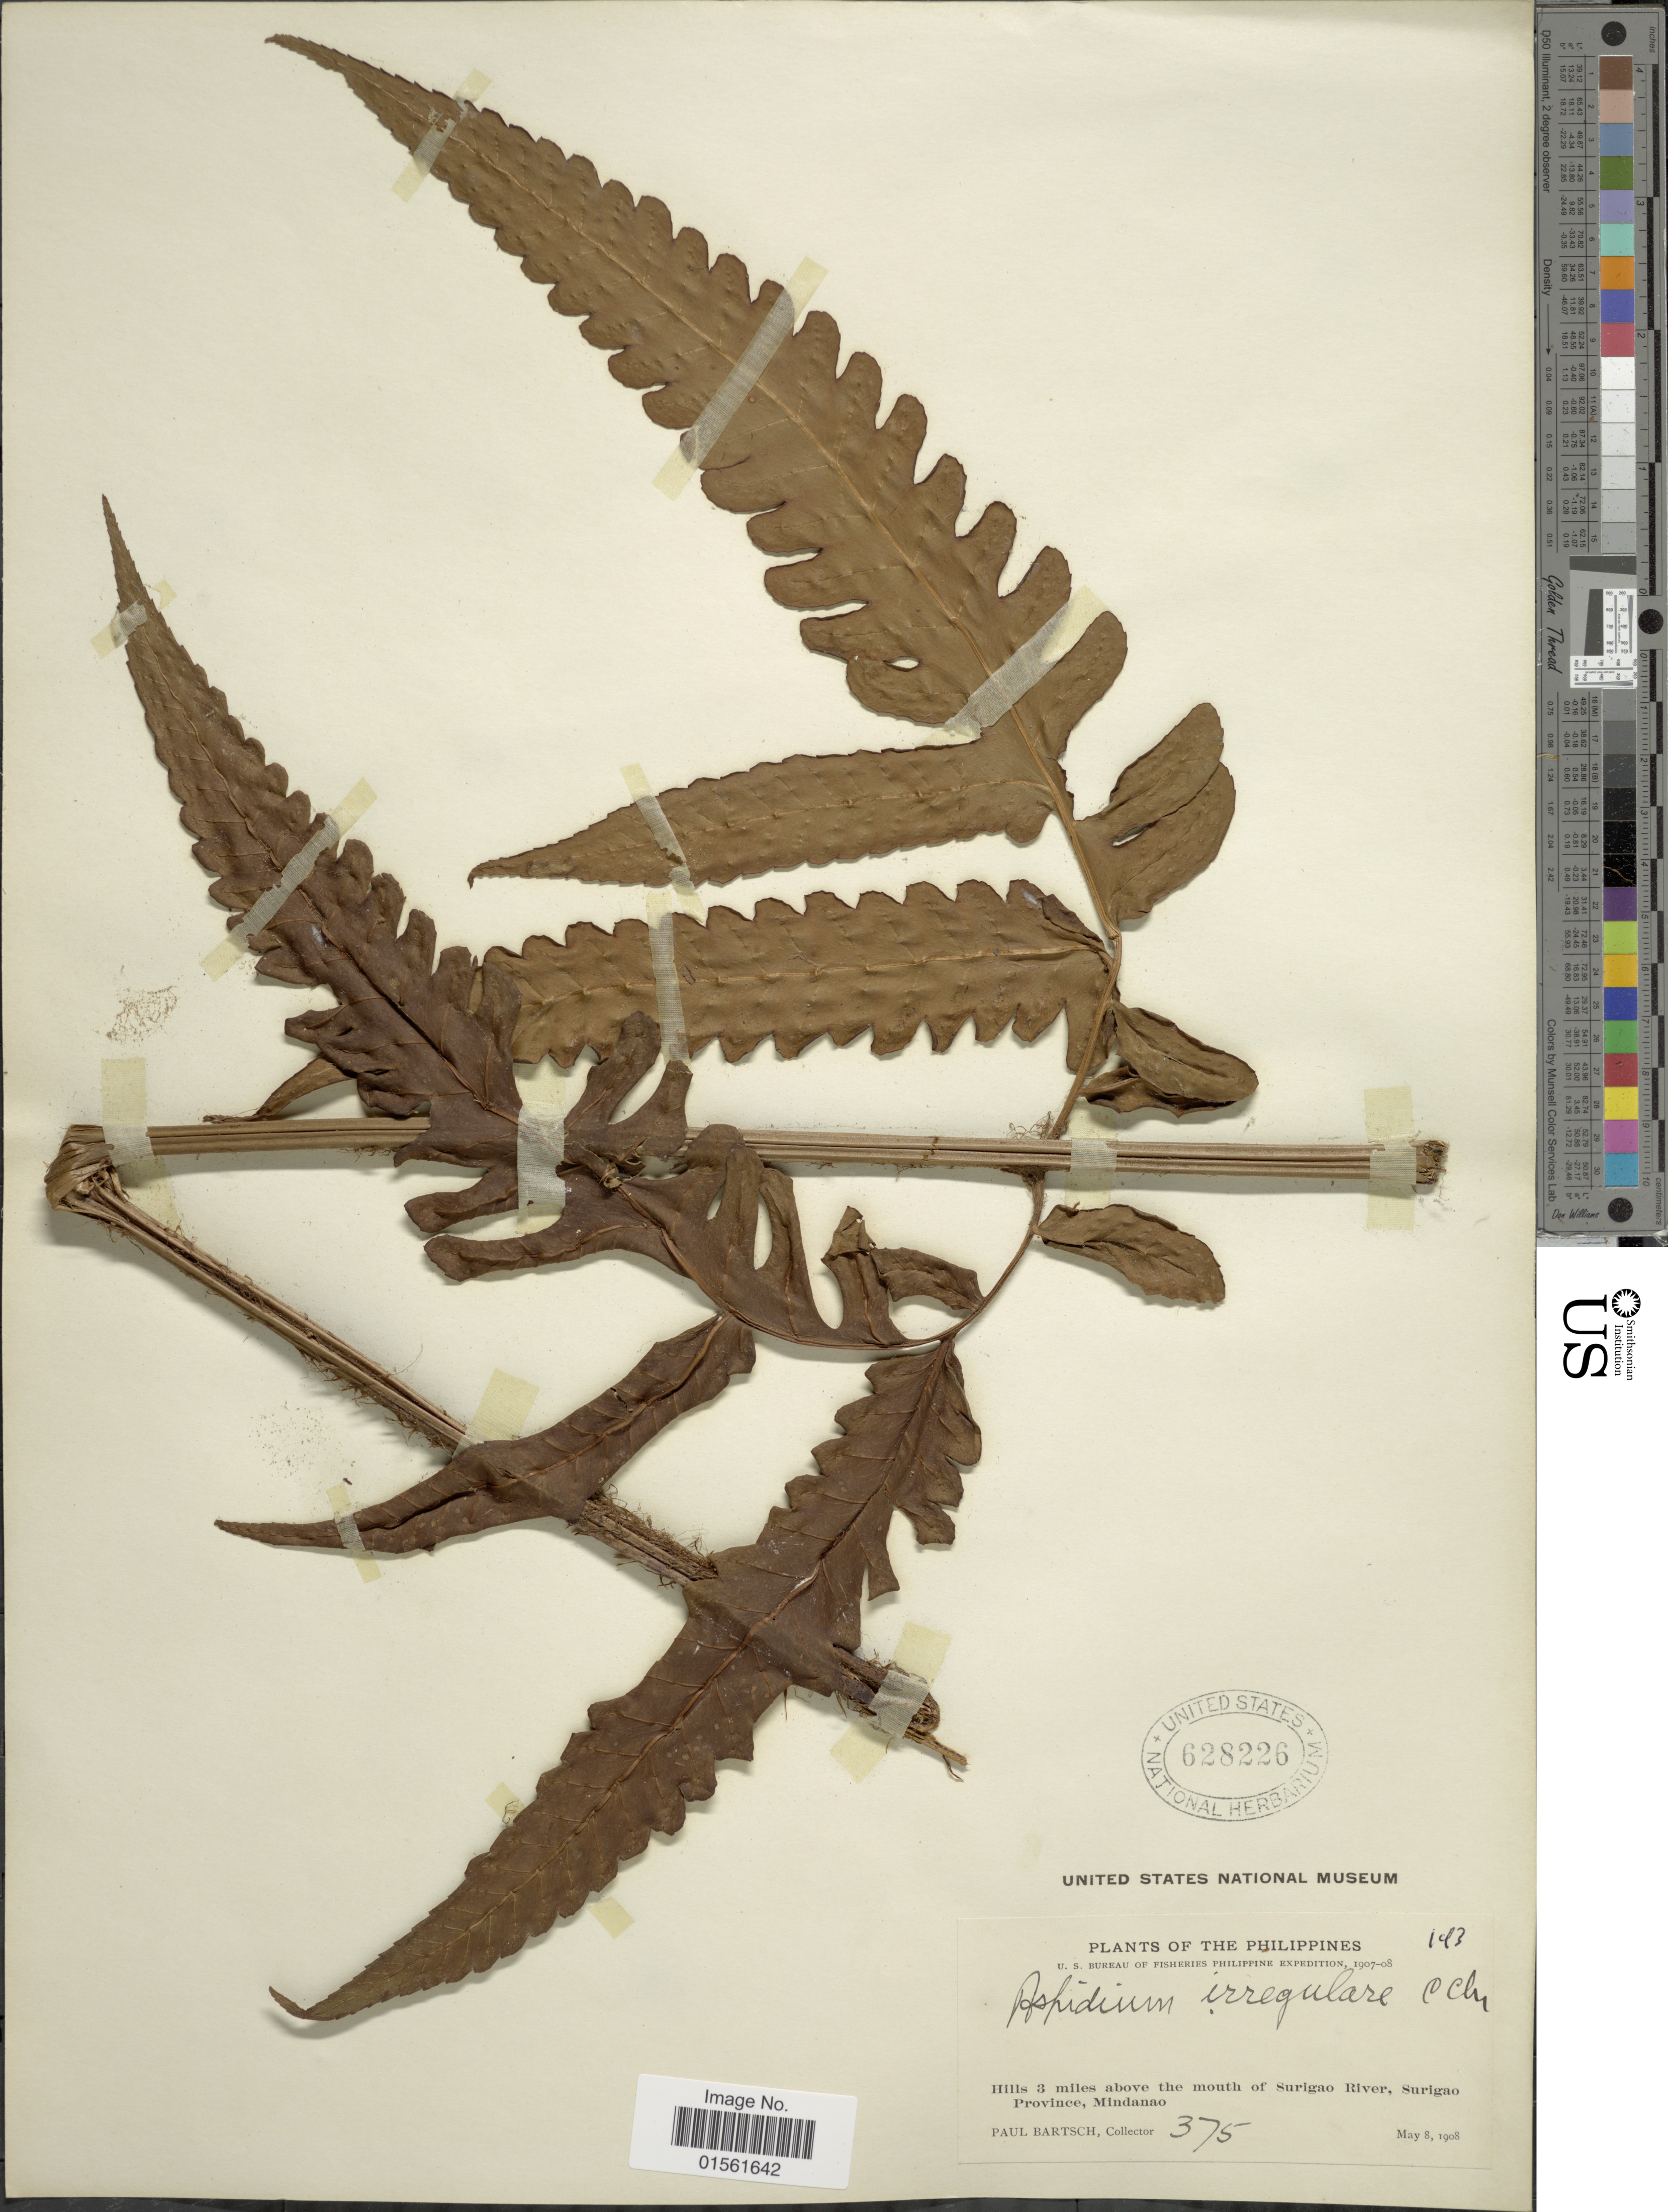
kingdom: Plantae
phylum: Tracheophyta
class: Polypodiopsida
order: Polypodiales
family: Dryopteridaceae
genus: Pleocnemia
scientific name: Pleocnemia irregularis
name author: (C. Presl) Holttum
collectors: P. Bartsch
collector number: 375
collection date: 1908-05-08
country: Philippines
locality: Hills 3 miles above the mouth of Surigao River, Surigao Province, Mindanao.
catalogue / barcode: US 628226